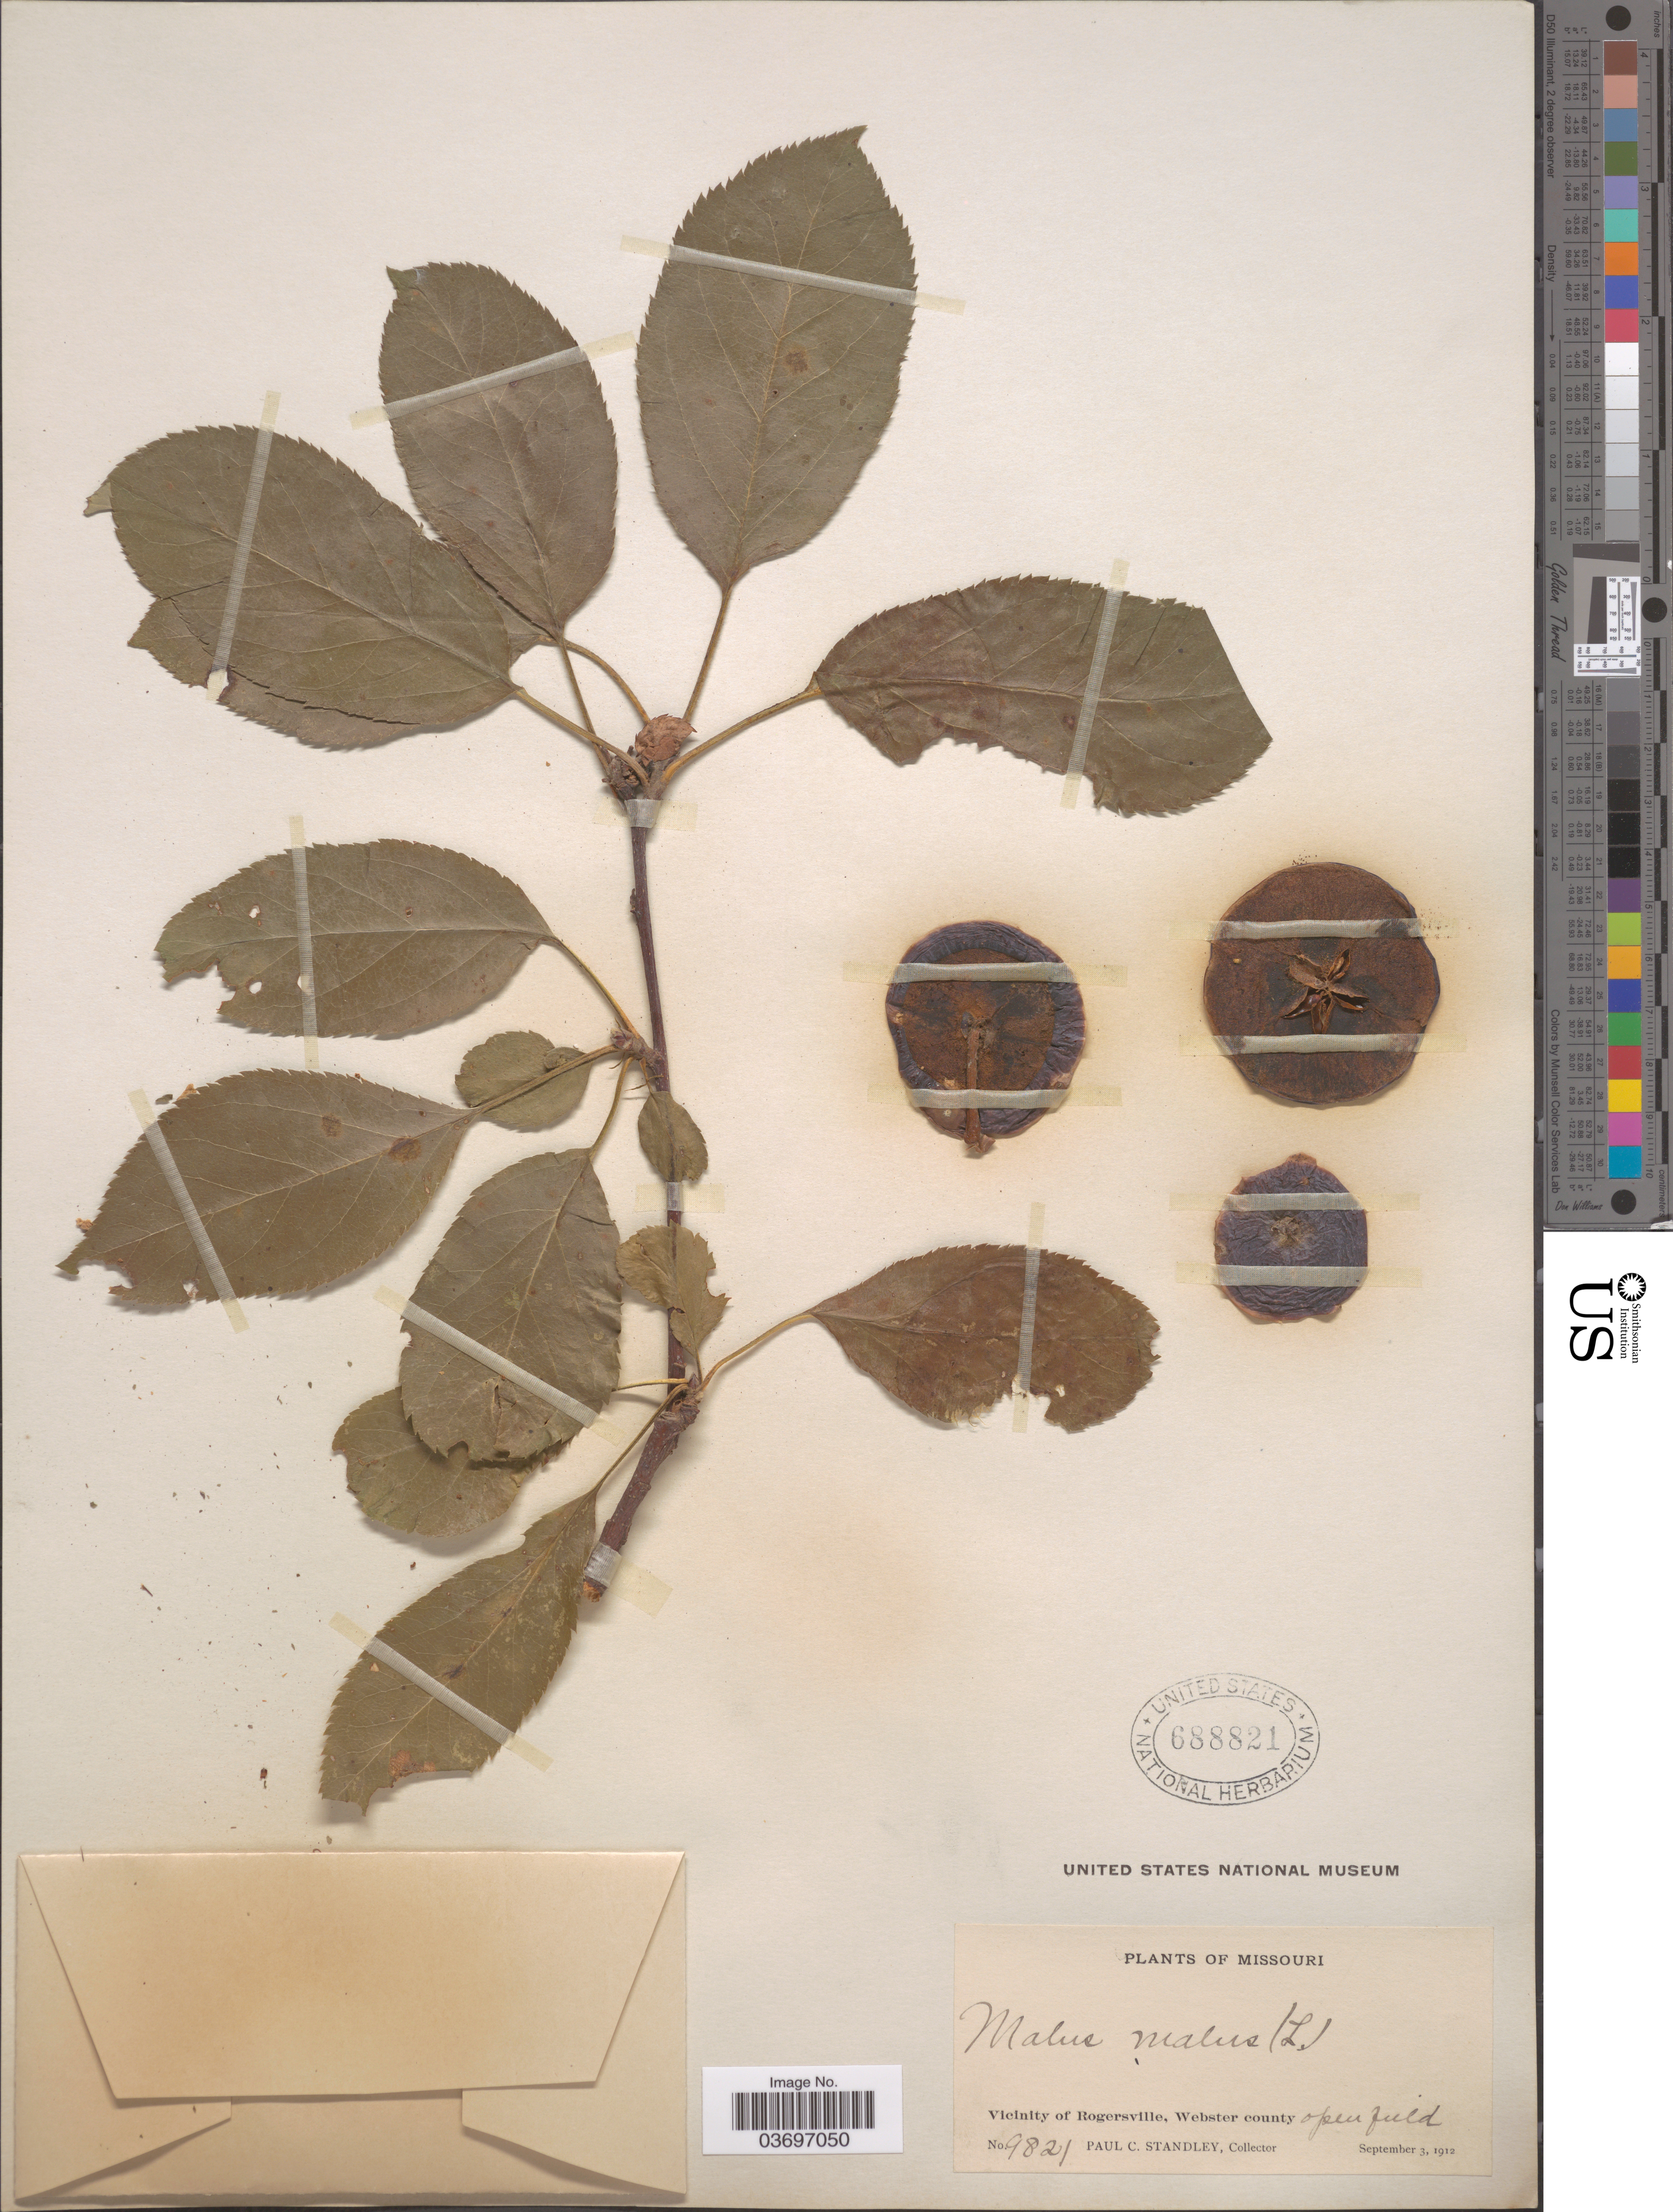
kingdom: Plantae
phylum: Tracheophyta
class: Magnoliopsida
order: Rosales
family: Rosaceae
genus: Malus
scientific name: Malus pumila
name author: Mill.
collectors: P. C. Standley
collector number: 9821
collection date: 1912-09-03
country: United States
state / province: Missouri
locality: Vicinity of Rogersville, Webster county.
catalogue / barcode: US 688821